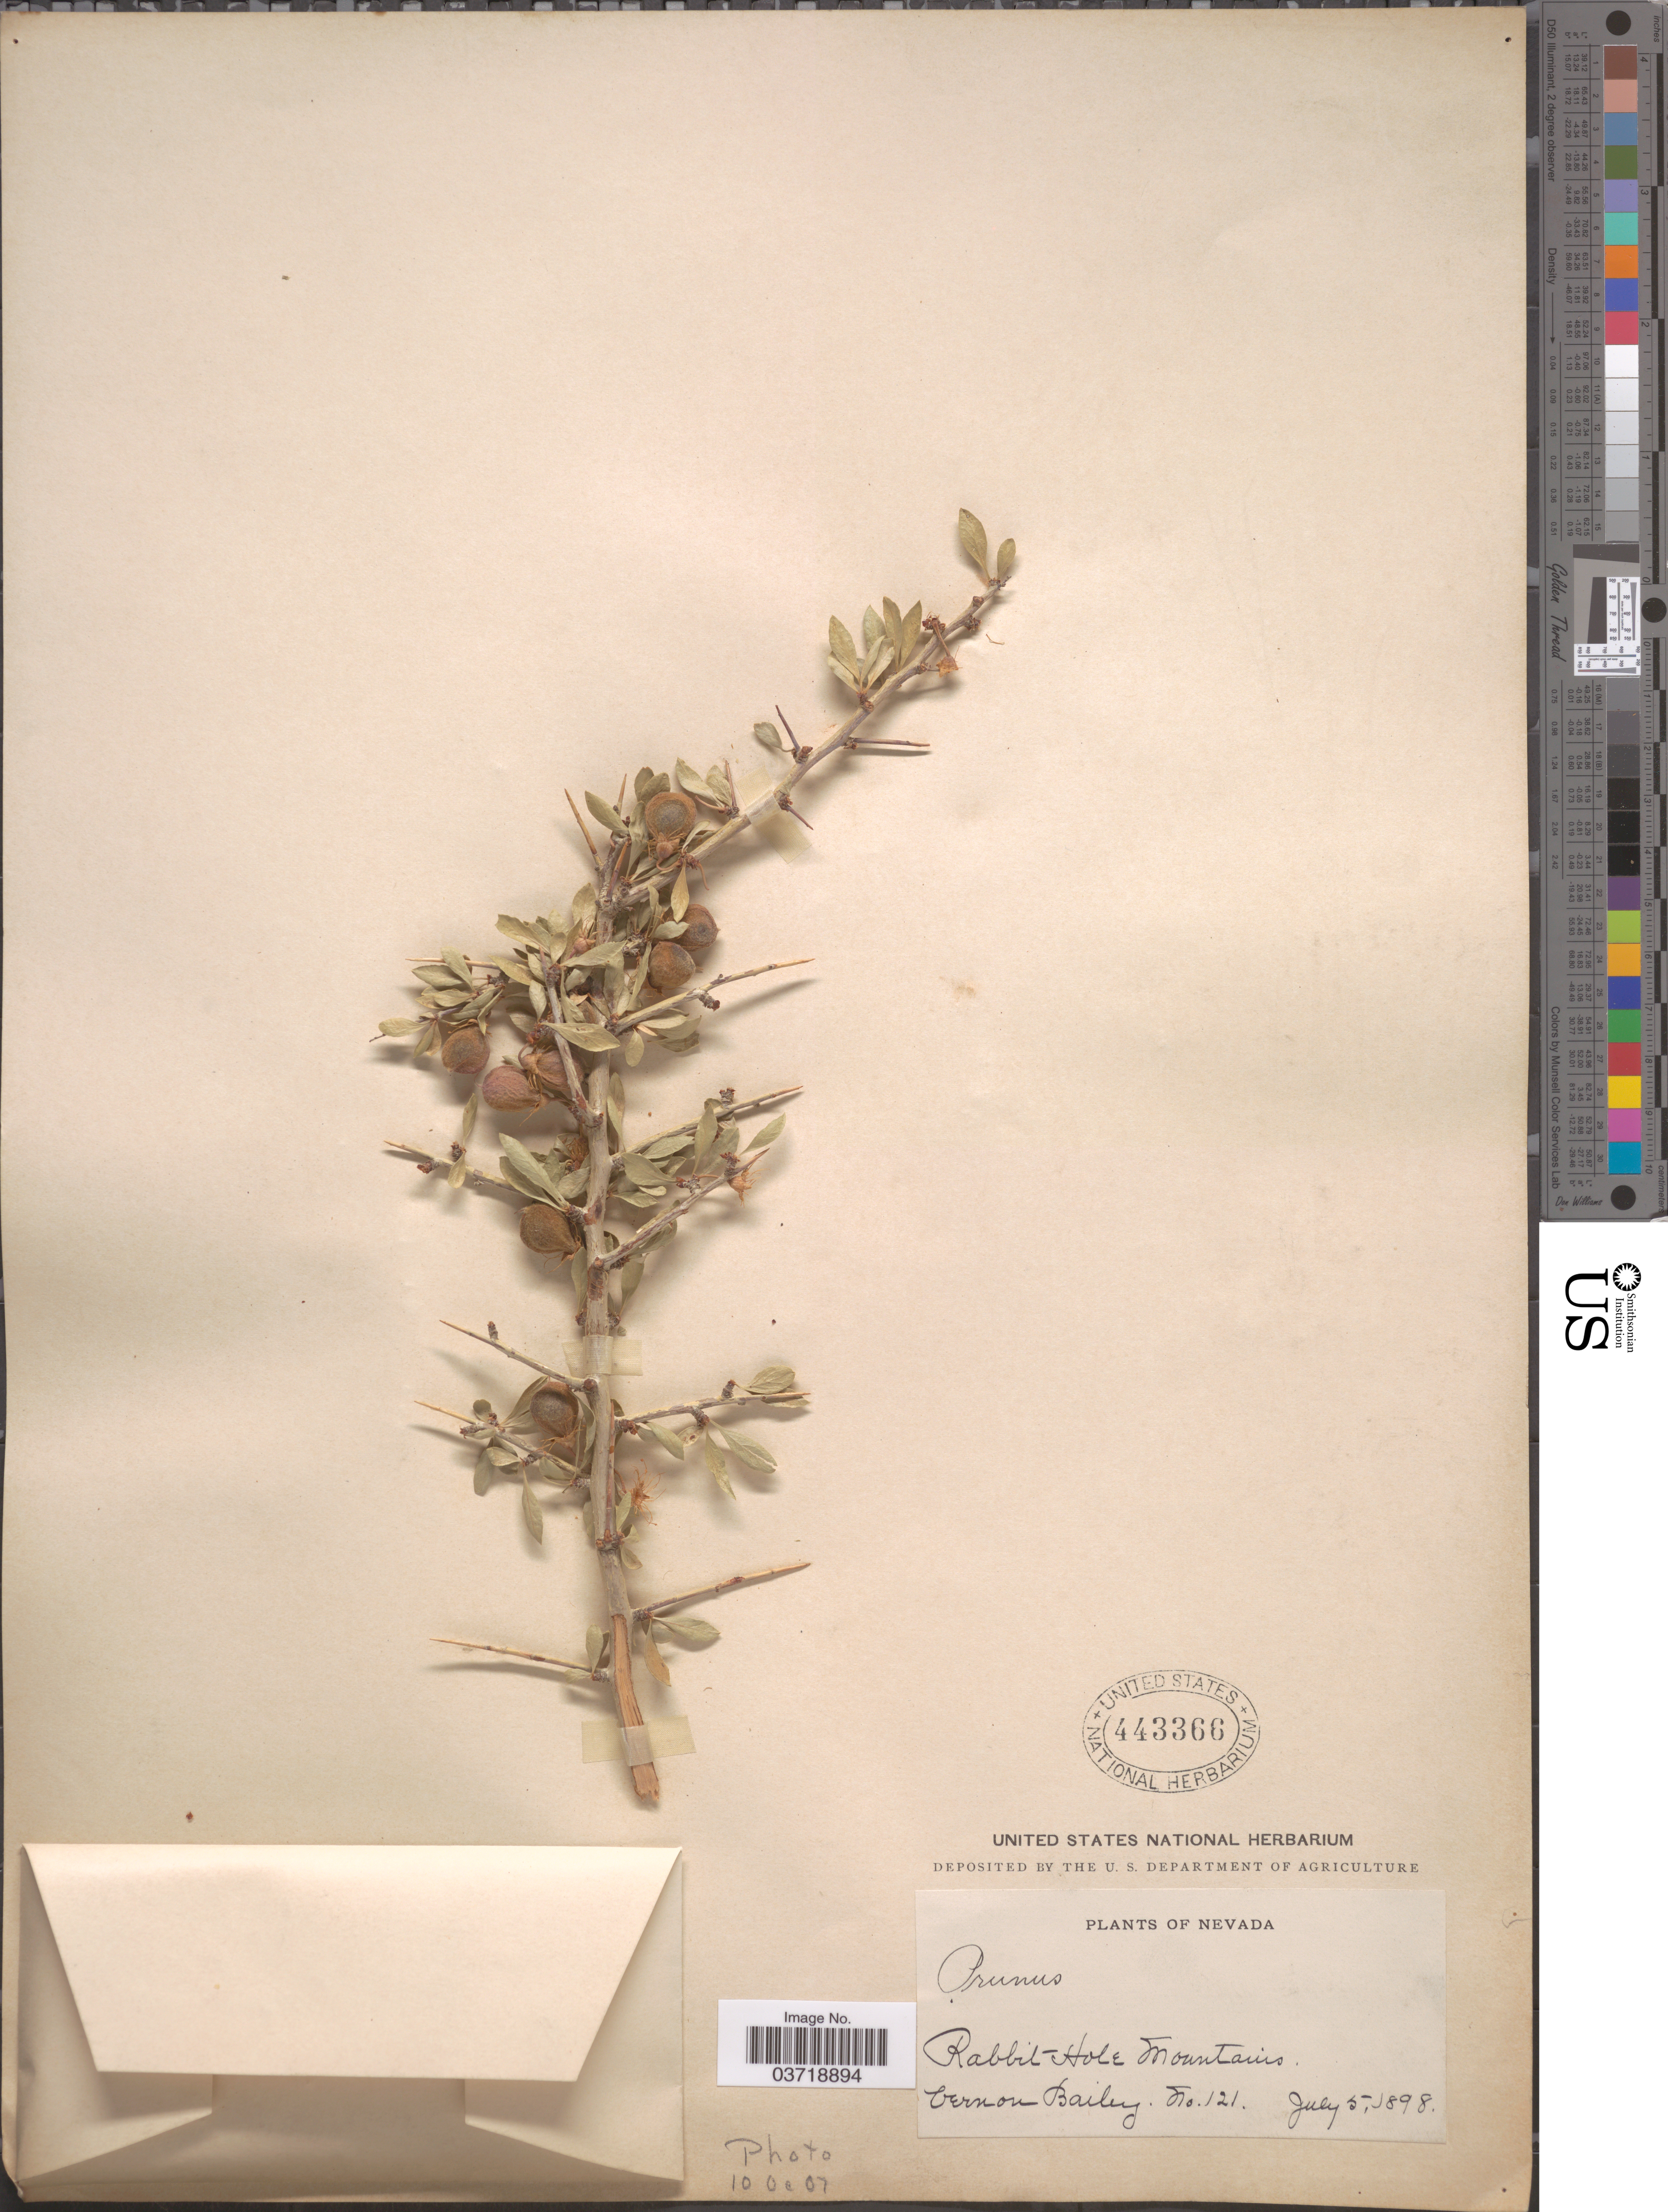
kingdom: Plantae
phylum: Tracheophyta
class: Magnoliopsida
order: Rosales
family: Rosaceae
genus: Prunus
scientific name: Prunus andersonii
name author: A. Gray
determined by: Strong, Mark T., (BOT), Smithsonian Institution - National Museum of Natural History (UNITED STATES)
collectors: V. O. Bailey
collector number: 121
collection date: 1898-07-05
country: United States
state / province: Nevada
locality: Rabbit Hole Mountains.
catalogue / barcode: US 443366